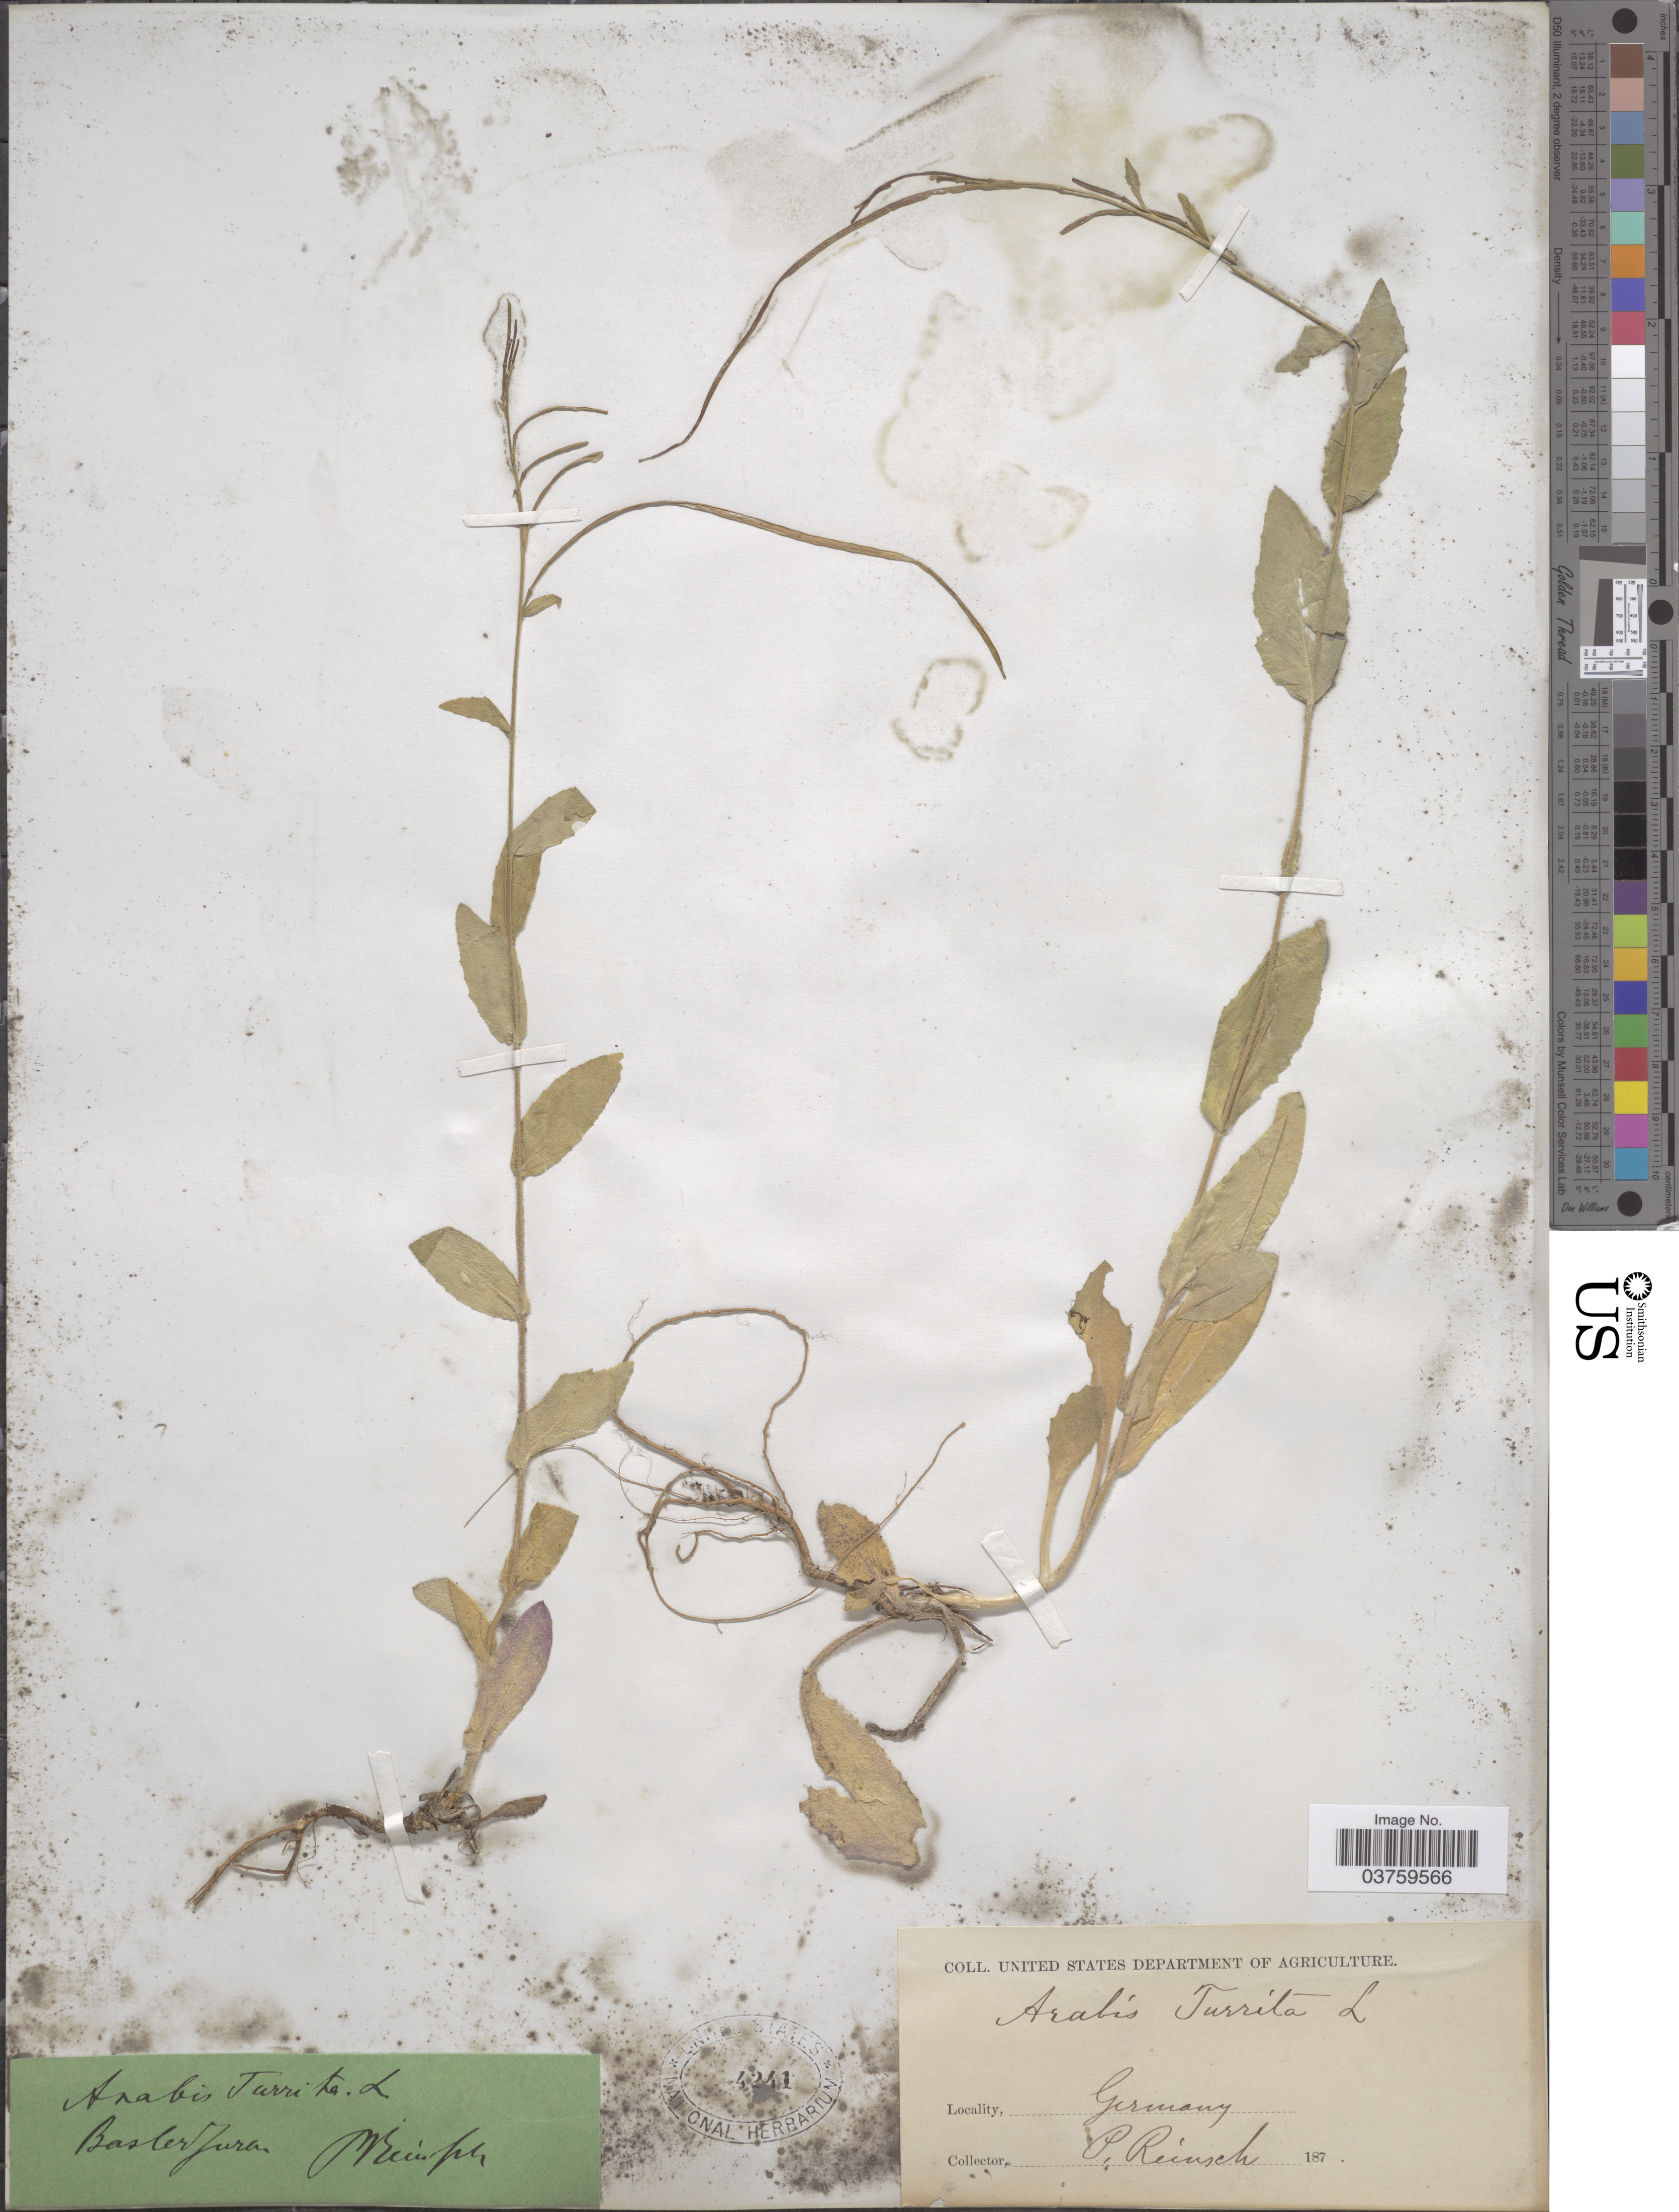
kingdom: Plantae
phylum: Tracheophyta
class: Magnoliopsida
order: Brassicales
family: Brassicaceae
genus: Arabis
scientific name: Arabis turrita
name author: L.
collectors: P. Reinsch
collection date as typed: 187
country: Germany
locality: Basler Jura.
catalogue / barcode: US 4241